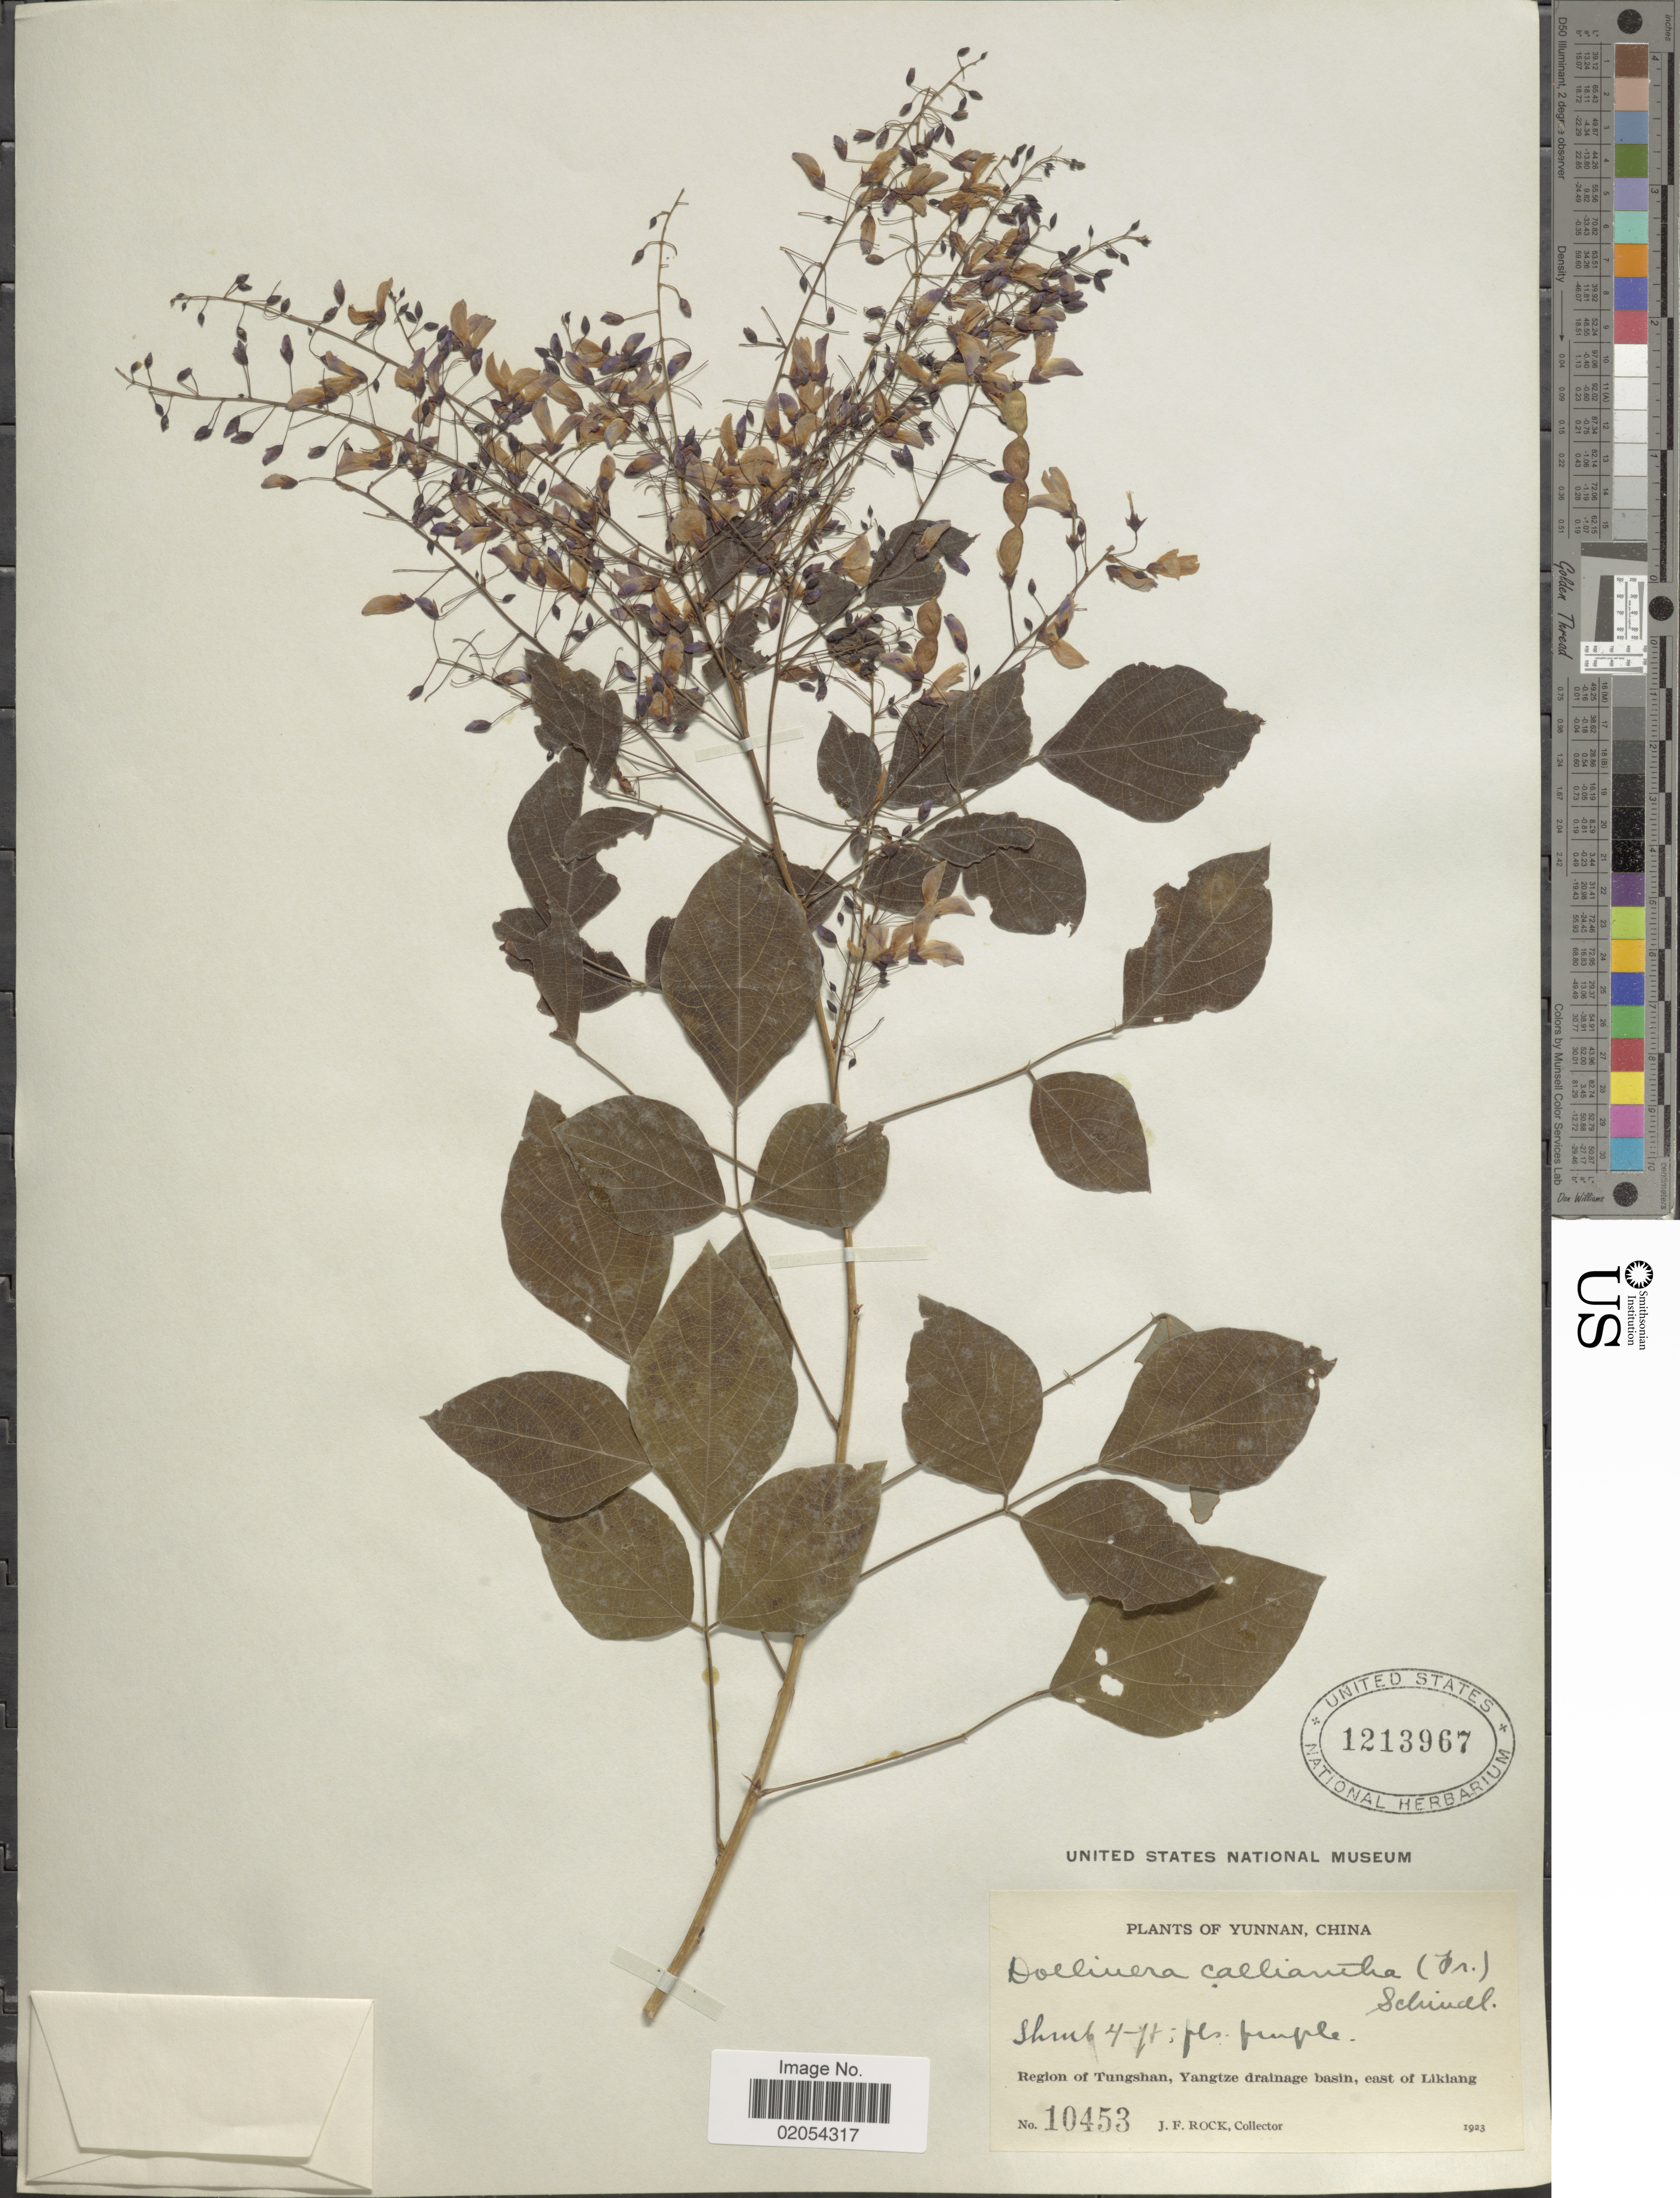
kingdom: Plantae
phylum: Tracheophyta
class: Magnoliopsida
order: Fabales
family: Fabaceae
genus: Sunhangia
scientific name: Sunhangia calliantha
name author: (Franch.) H. Ohashi & K. Ohashi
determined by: Strong, Mark T., (BOT), Smithsonian Institution - National Museum of Natural History (UNITED STATES)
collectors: J. Rock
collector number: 10453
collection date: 1923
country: China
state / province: Yunnan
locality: Region of Tungshan, Yangtze drainage basin, east of Likiang.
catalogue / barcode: US 1213967